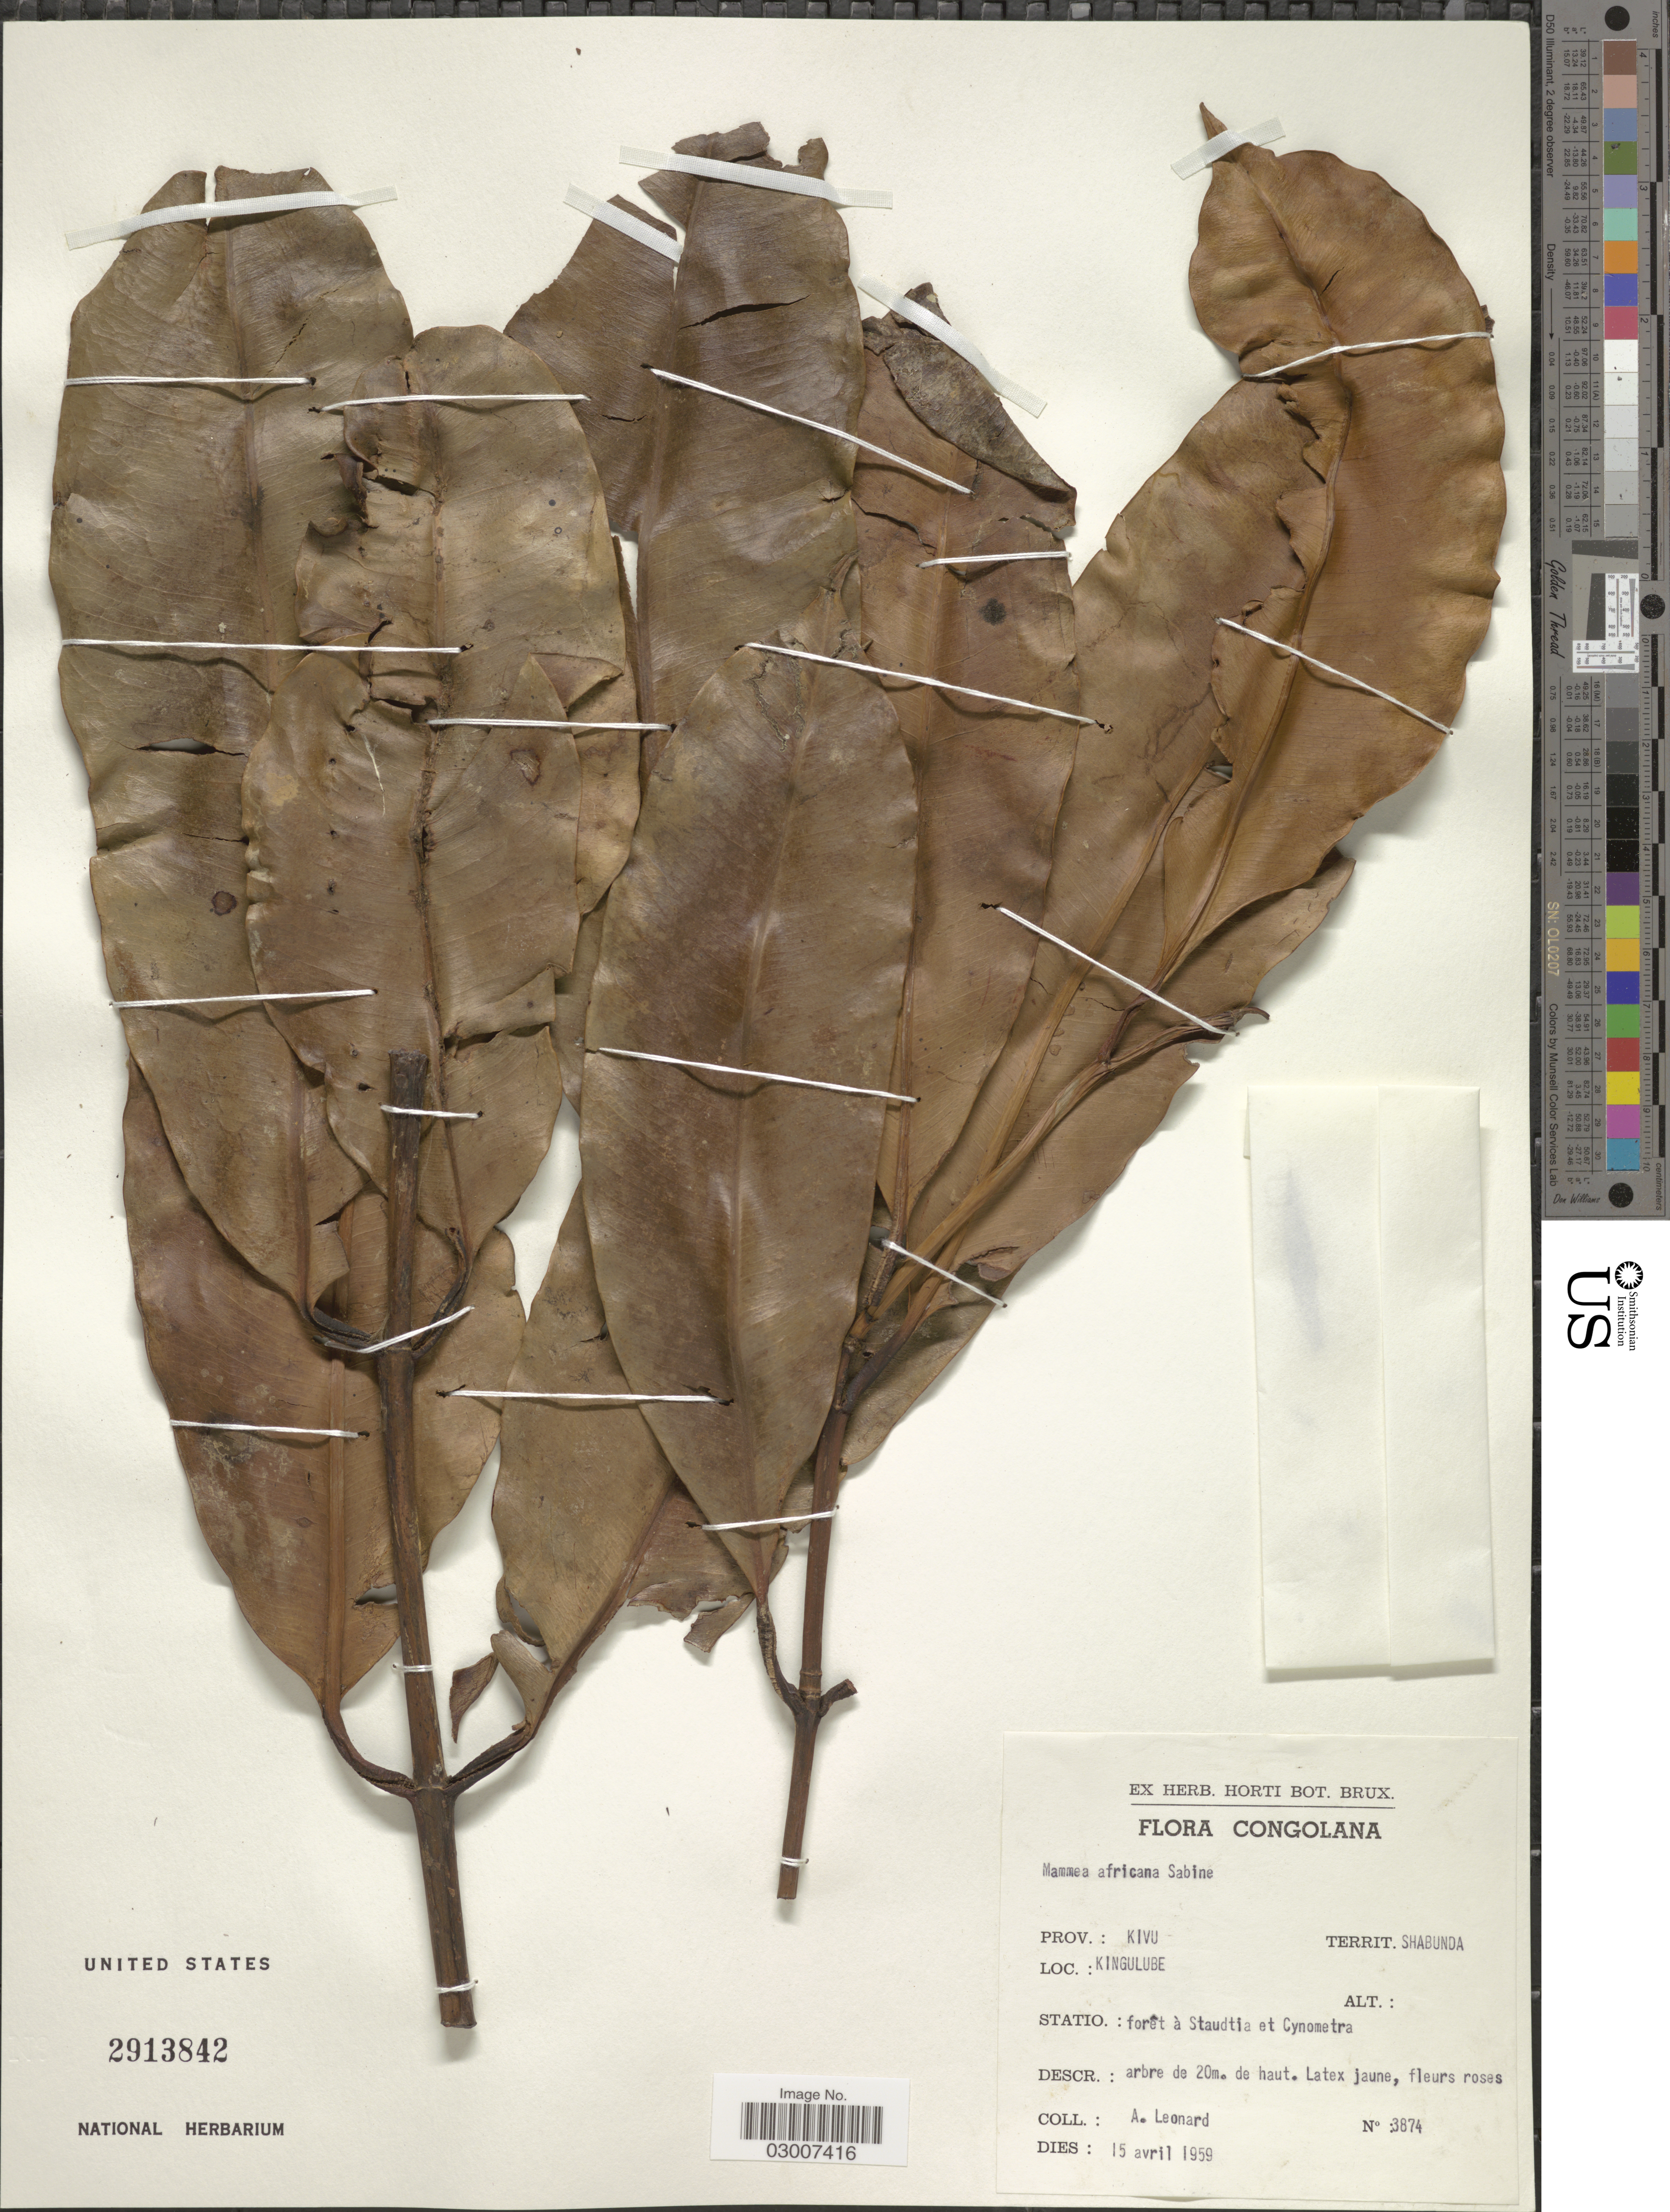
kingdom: Plantae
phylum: Tracheophyta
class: Magnoliopsida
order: Malpighiales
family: Calophyllaceae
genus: Mammea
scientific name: Mammea africana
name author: Sabine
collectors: A. Leonard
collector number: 3874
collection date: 1959-04-15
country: Congo, Democratic Republic of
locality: Prov.: Kivu. Territ. Shabunda. Kingulube.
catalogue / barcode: US 2913842